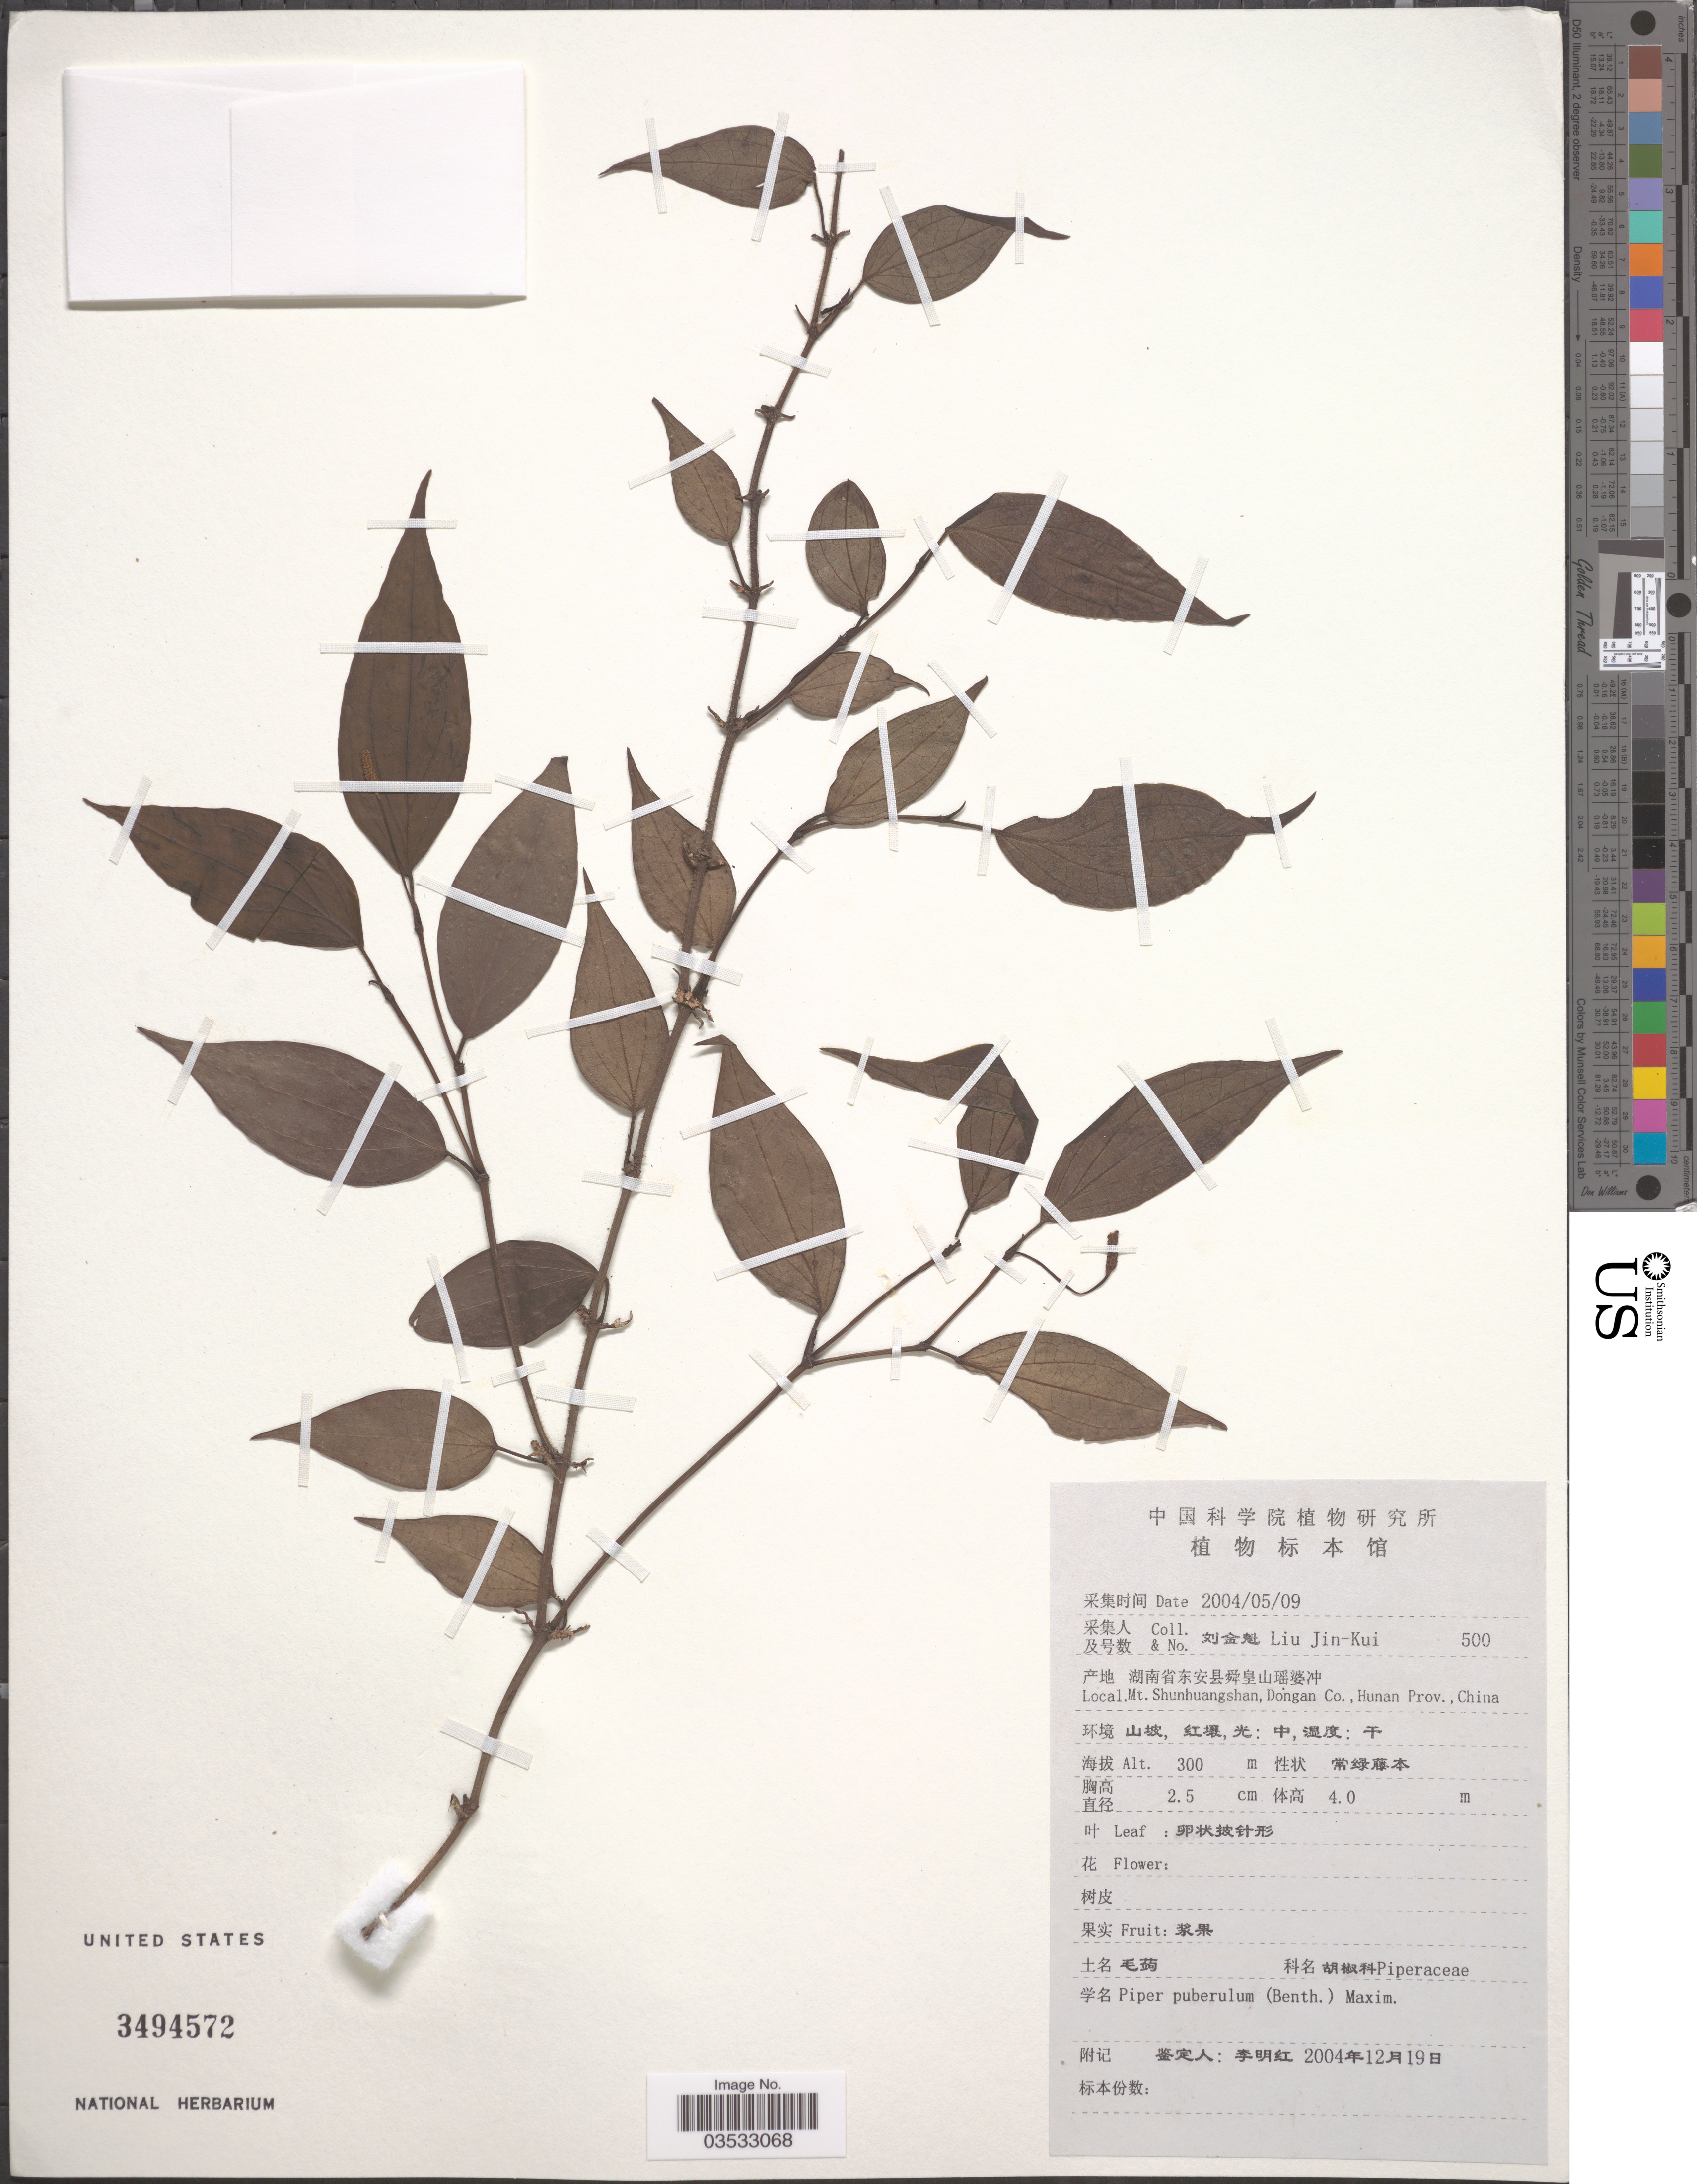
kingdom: Plantae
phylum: Tracheophyta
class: Magnoliopsida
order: Piperales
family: Piperaceae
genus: Piper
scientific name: Piper puberulum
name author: (Benth.) Seem.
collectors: Liu Jin-Kui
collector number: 500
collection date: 2004-05-09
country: China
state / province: Hunan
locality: Mt. Shunhuangshan, Dongan Co.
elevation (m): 300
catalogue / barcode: US 3494572